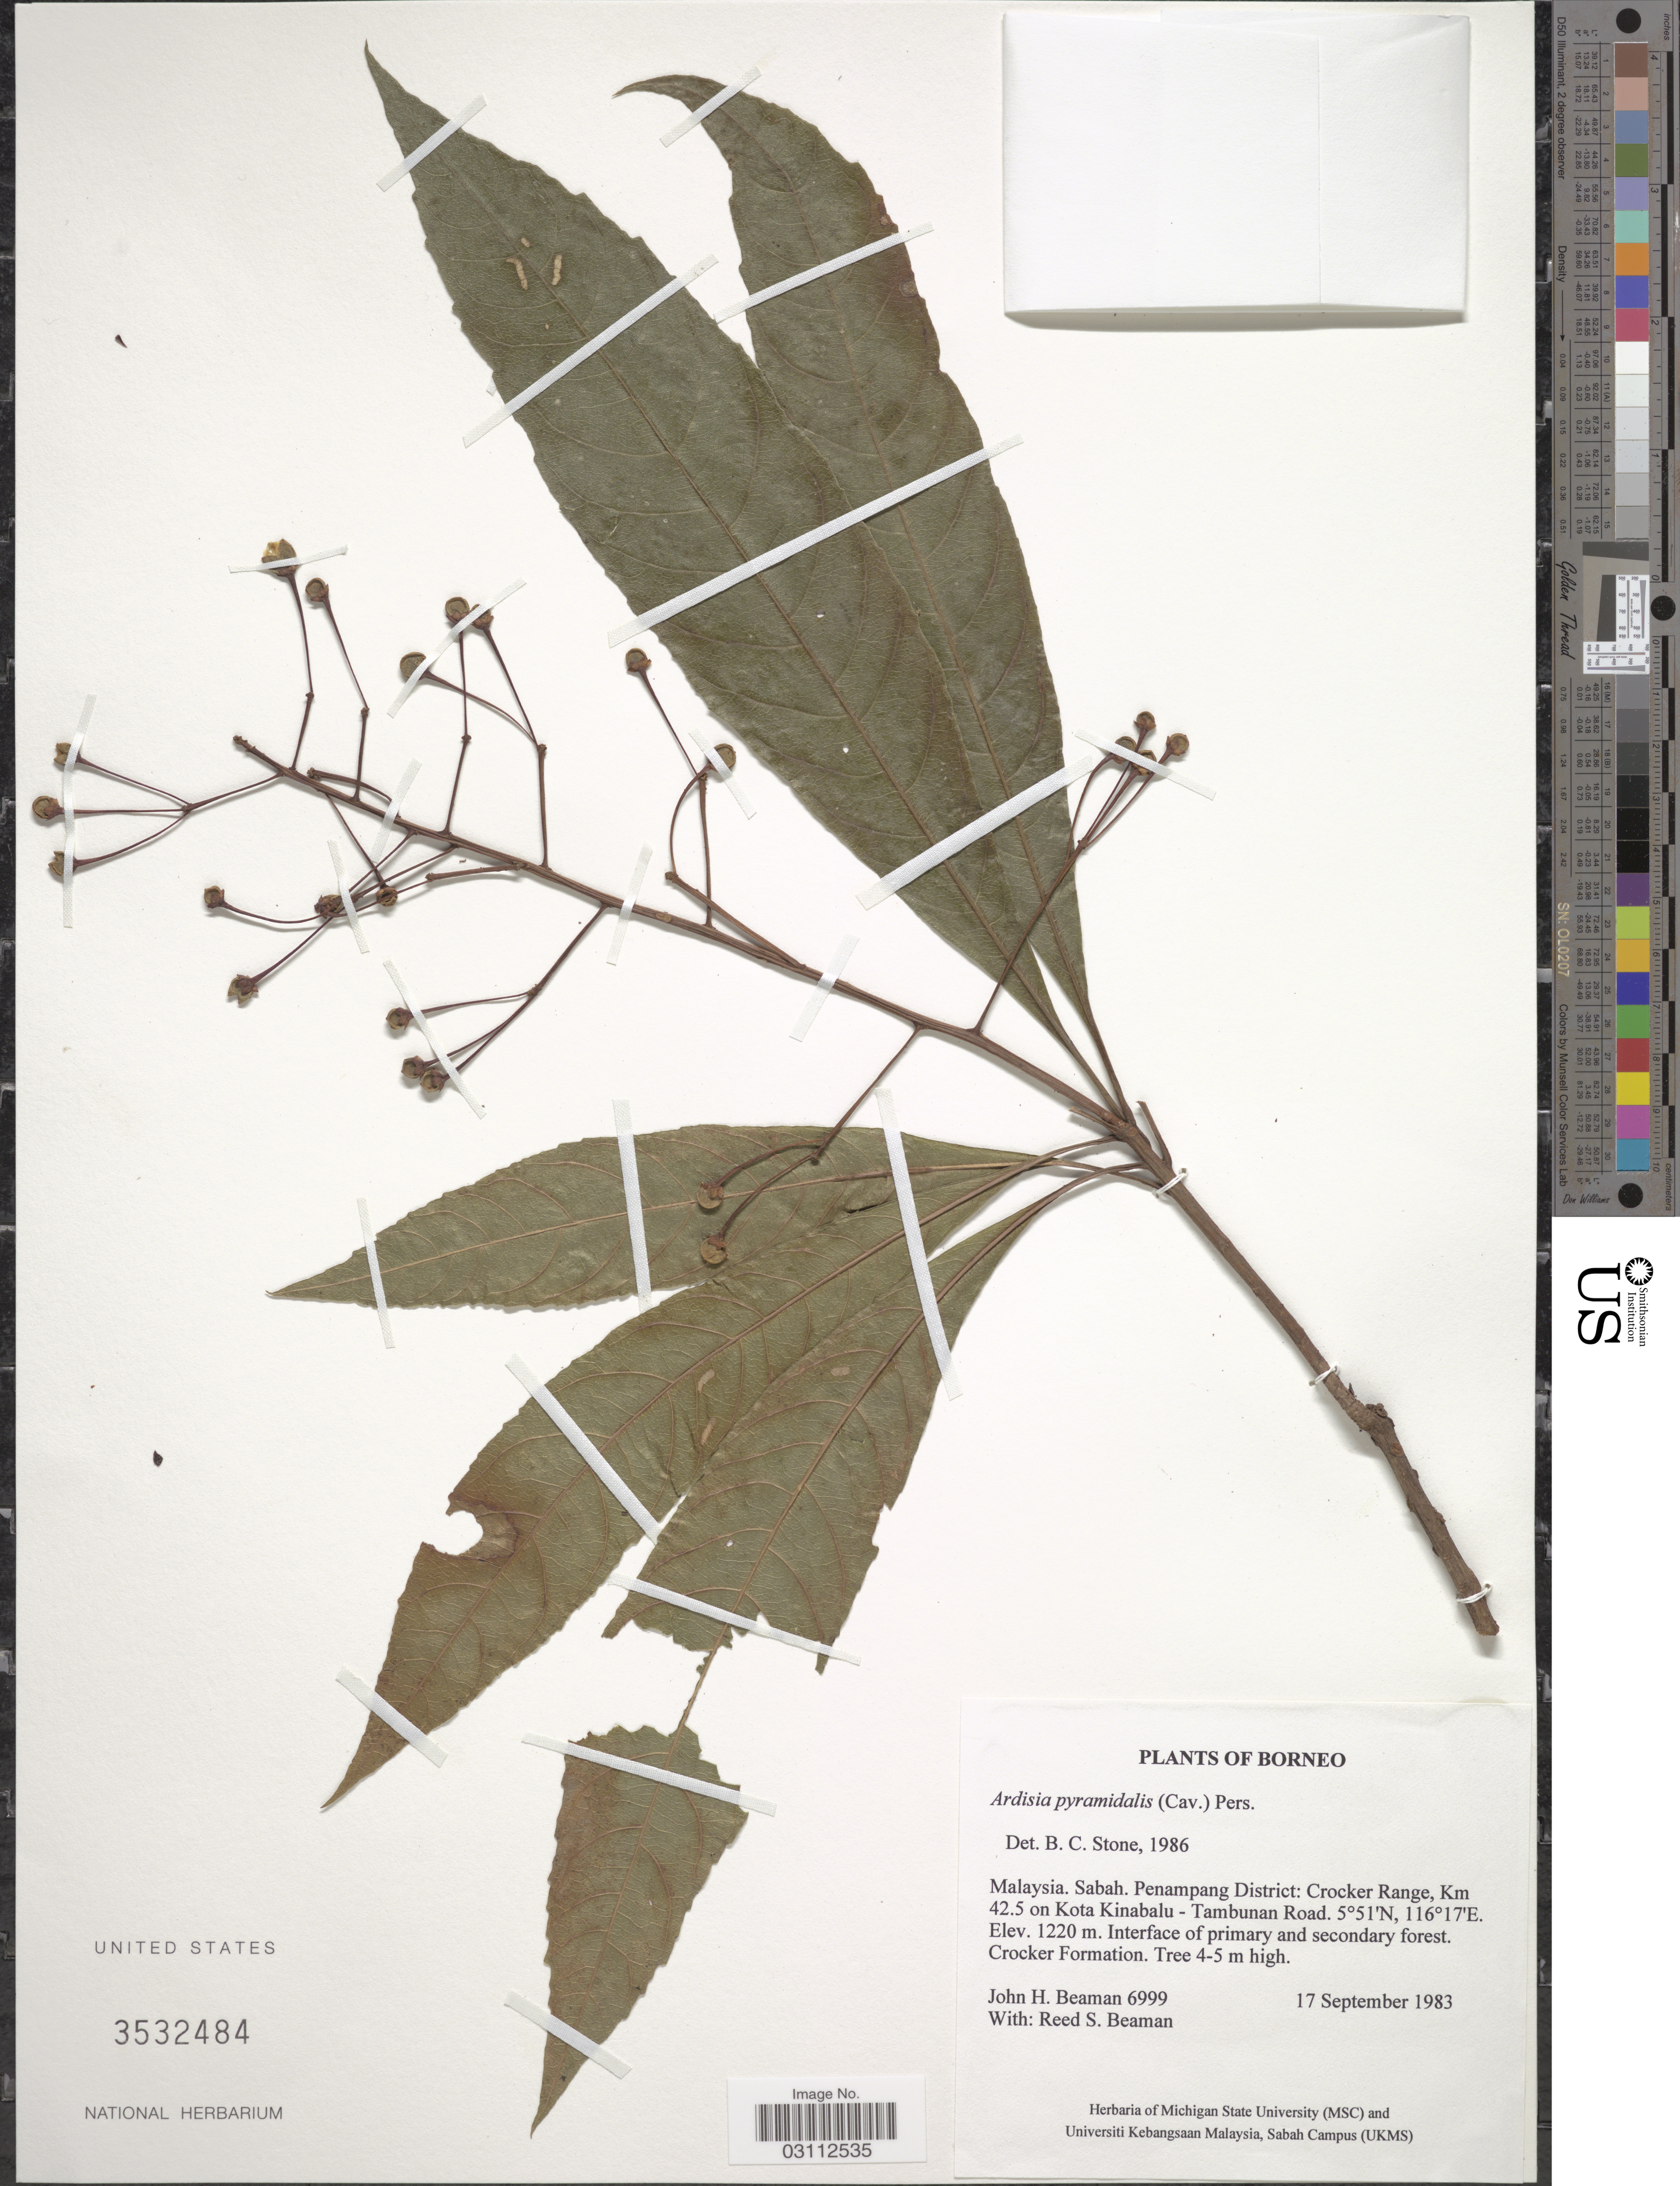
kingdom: Plantae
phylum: Tracheophyta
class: Magnoliopsida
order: Ericales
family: Primulaceae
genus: Ardisia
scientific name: Ardisia pyramidalis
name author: (Cav.) Pers.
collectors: J. H. Beaman & R. S. Beaman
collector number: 6999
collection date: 1983-09-17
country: Malaysia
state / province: Sabah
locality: Borneo. Penampang District: Crocker Range, Km 42.5 on Kota Kinabalu - Tambunan Road.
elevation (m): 1220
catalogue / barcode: US 3532484